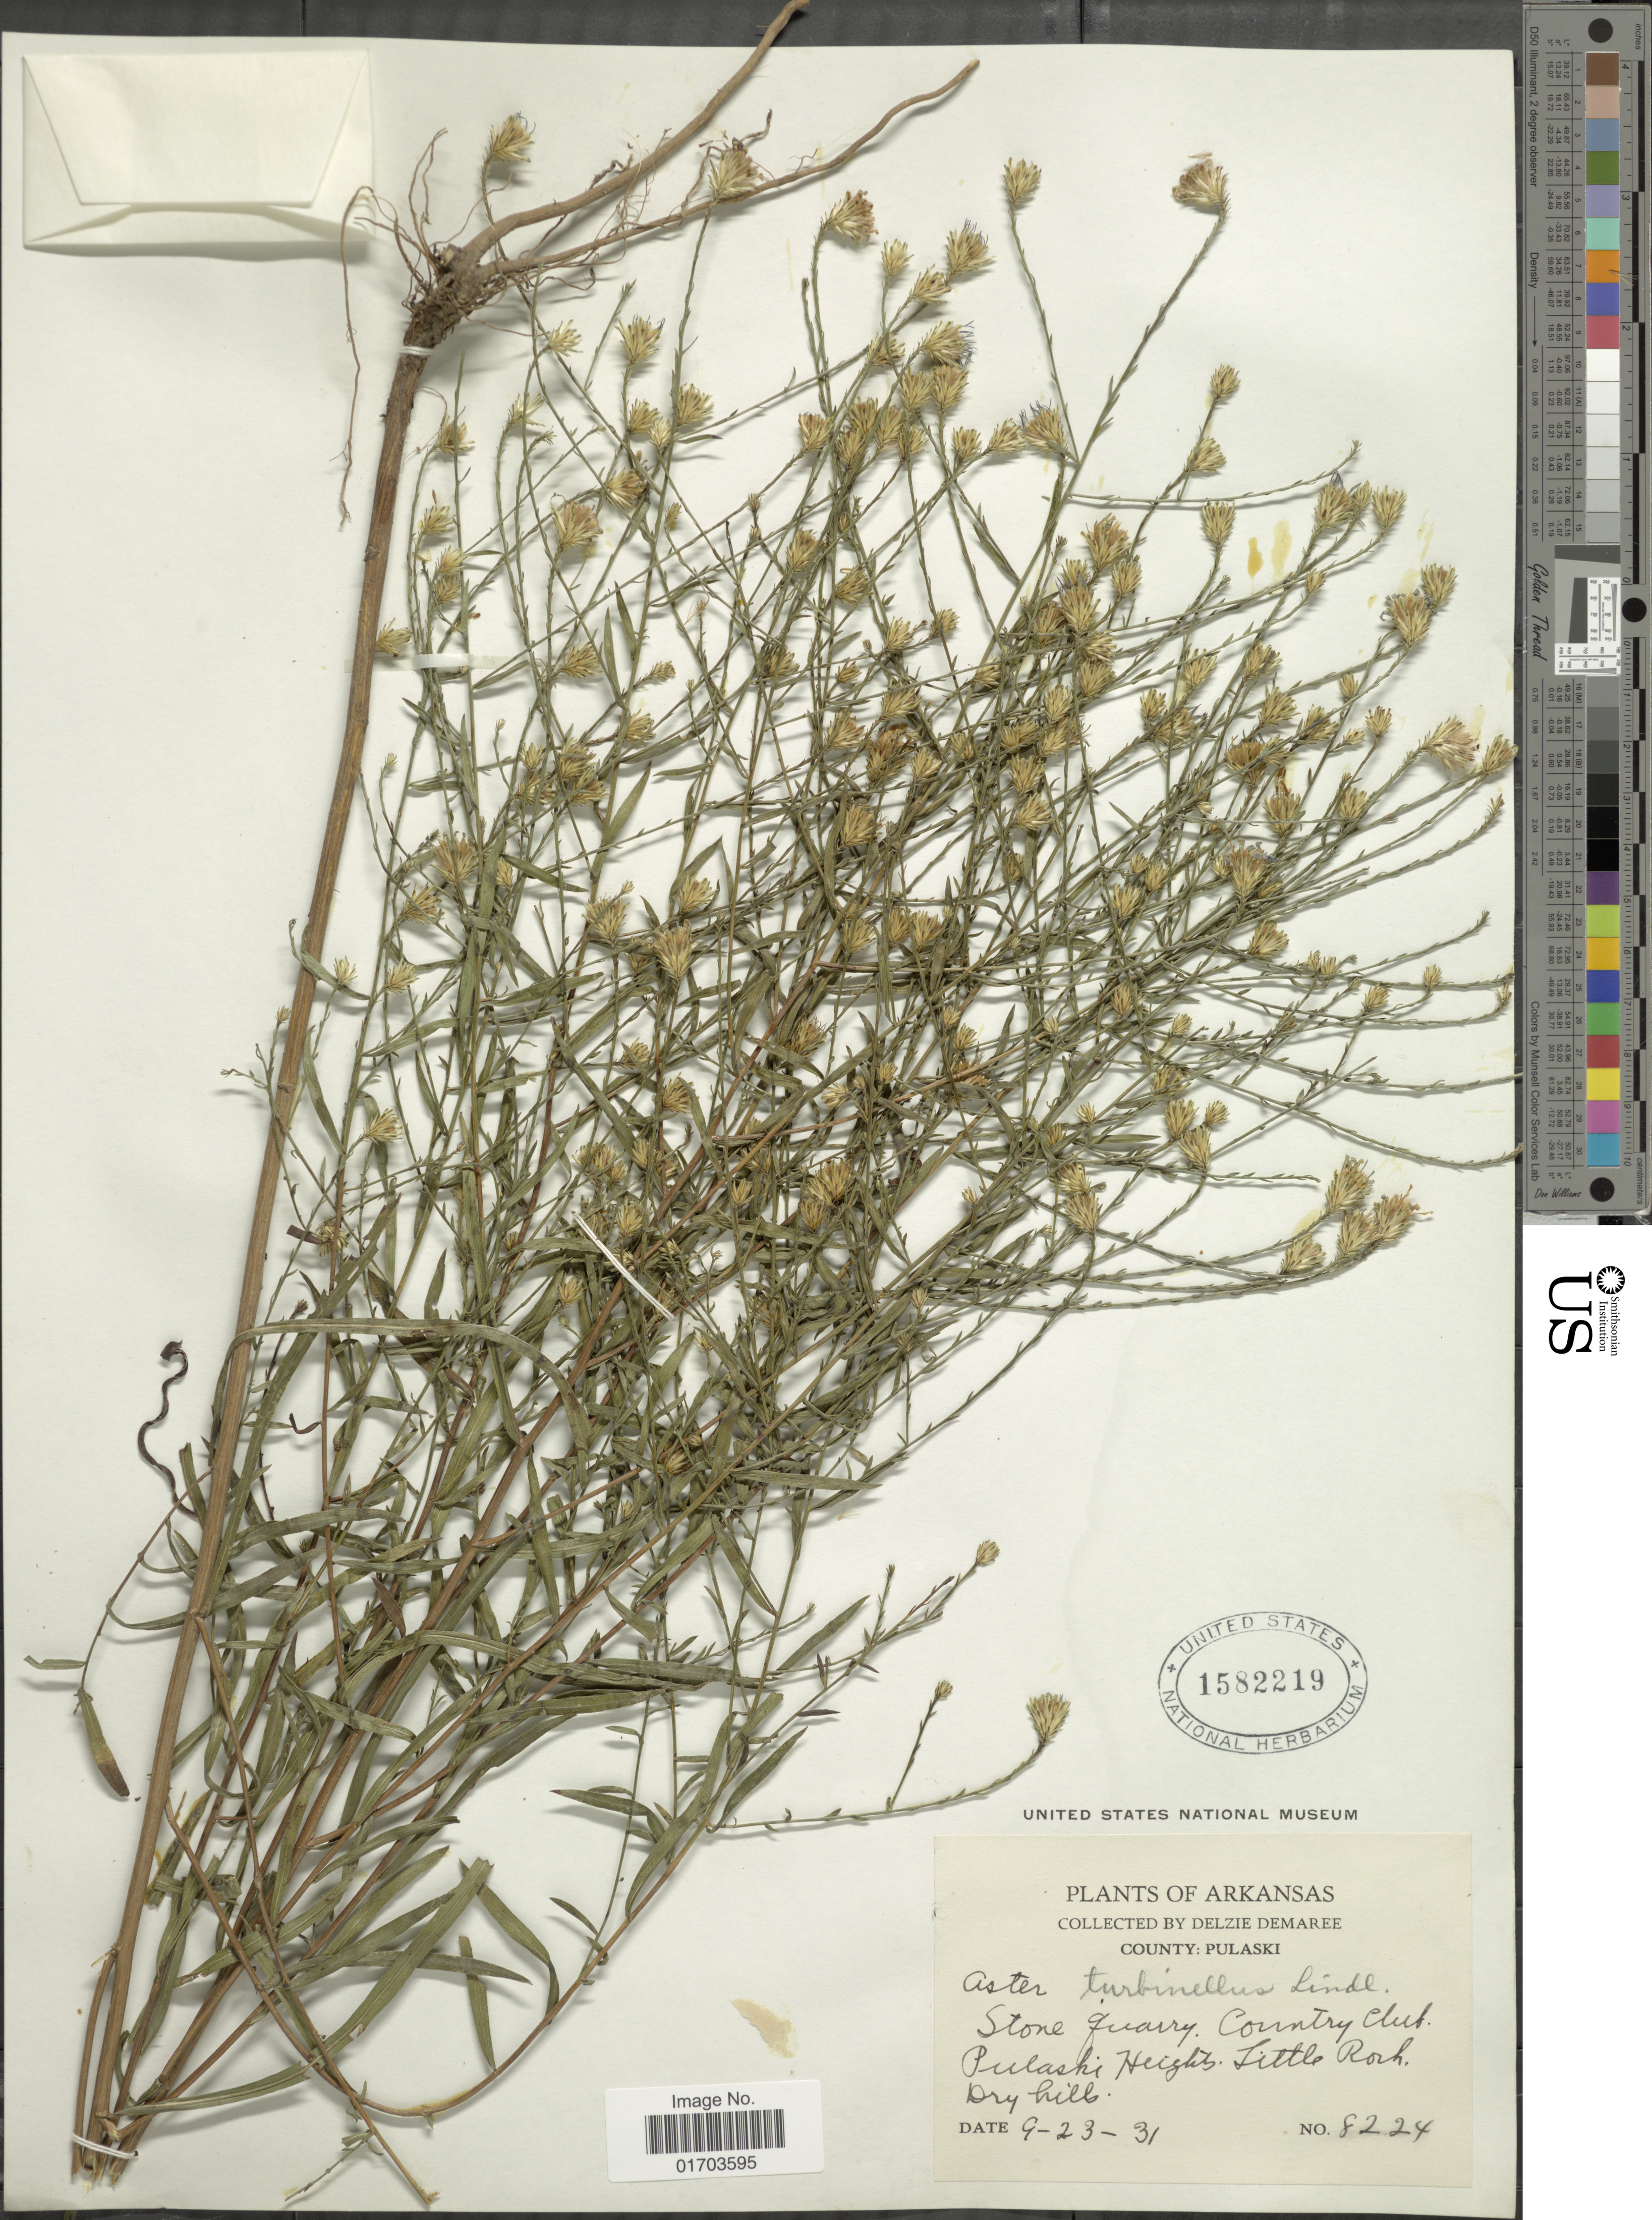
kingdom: Plantae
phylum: Tracheophyta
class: Magnoliopsida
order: Asterales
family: Asteraceae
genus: Symphyotrichum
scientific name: Symphyotrichum turbinellum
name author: (Lindl.) G.L. Nesom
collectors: D. Demaree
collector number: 8224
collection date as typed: Transcribed d/m/y: 23/9/31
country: United States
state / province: Arkansas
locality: Arkansas. County: Pulaski. Stone quarry. Country club. Pulaski Heights. Little Rock. Dry hills.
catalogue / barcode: US 1582219